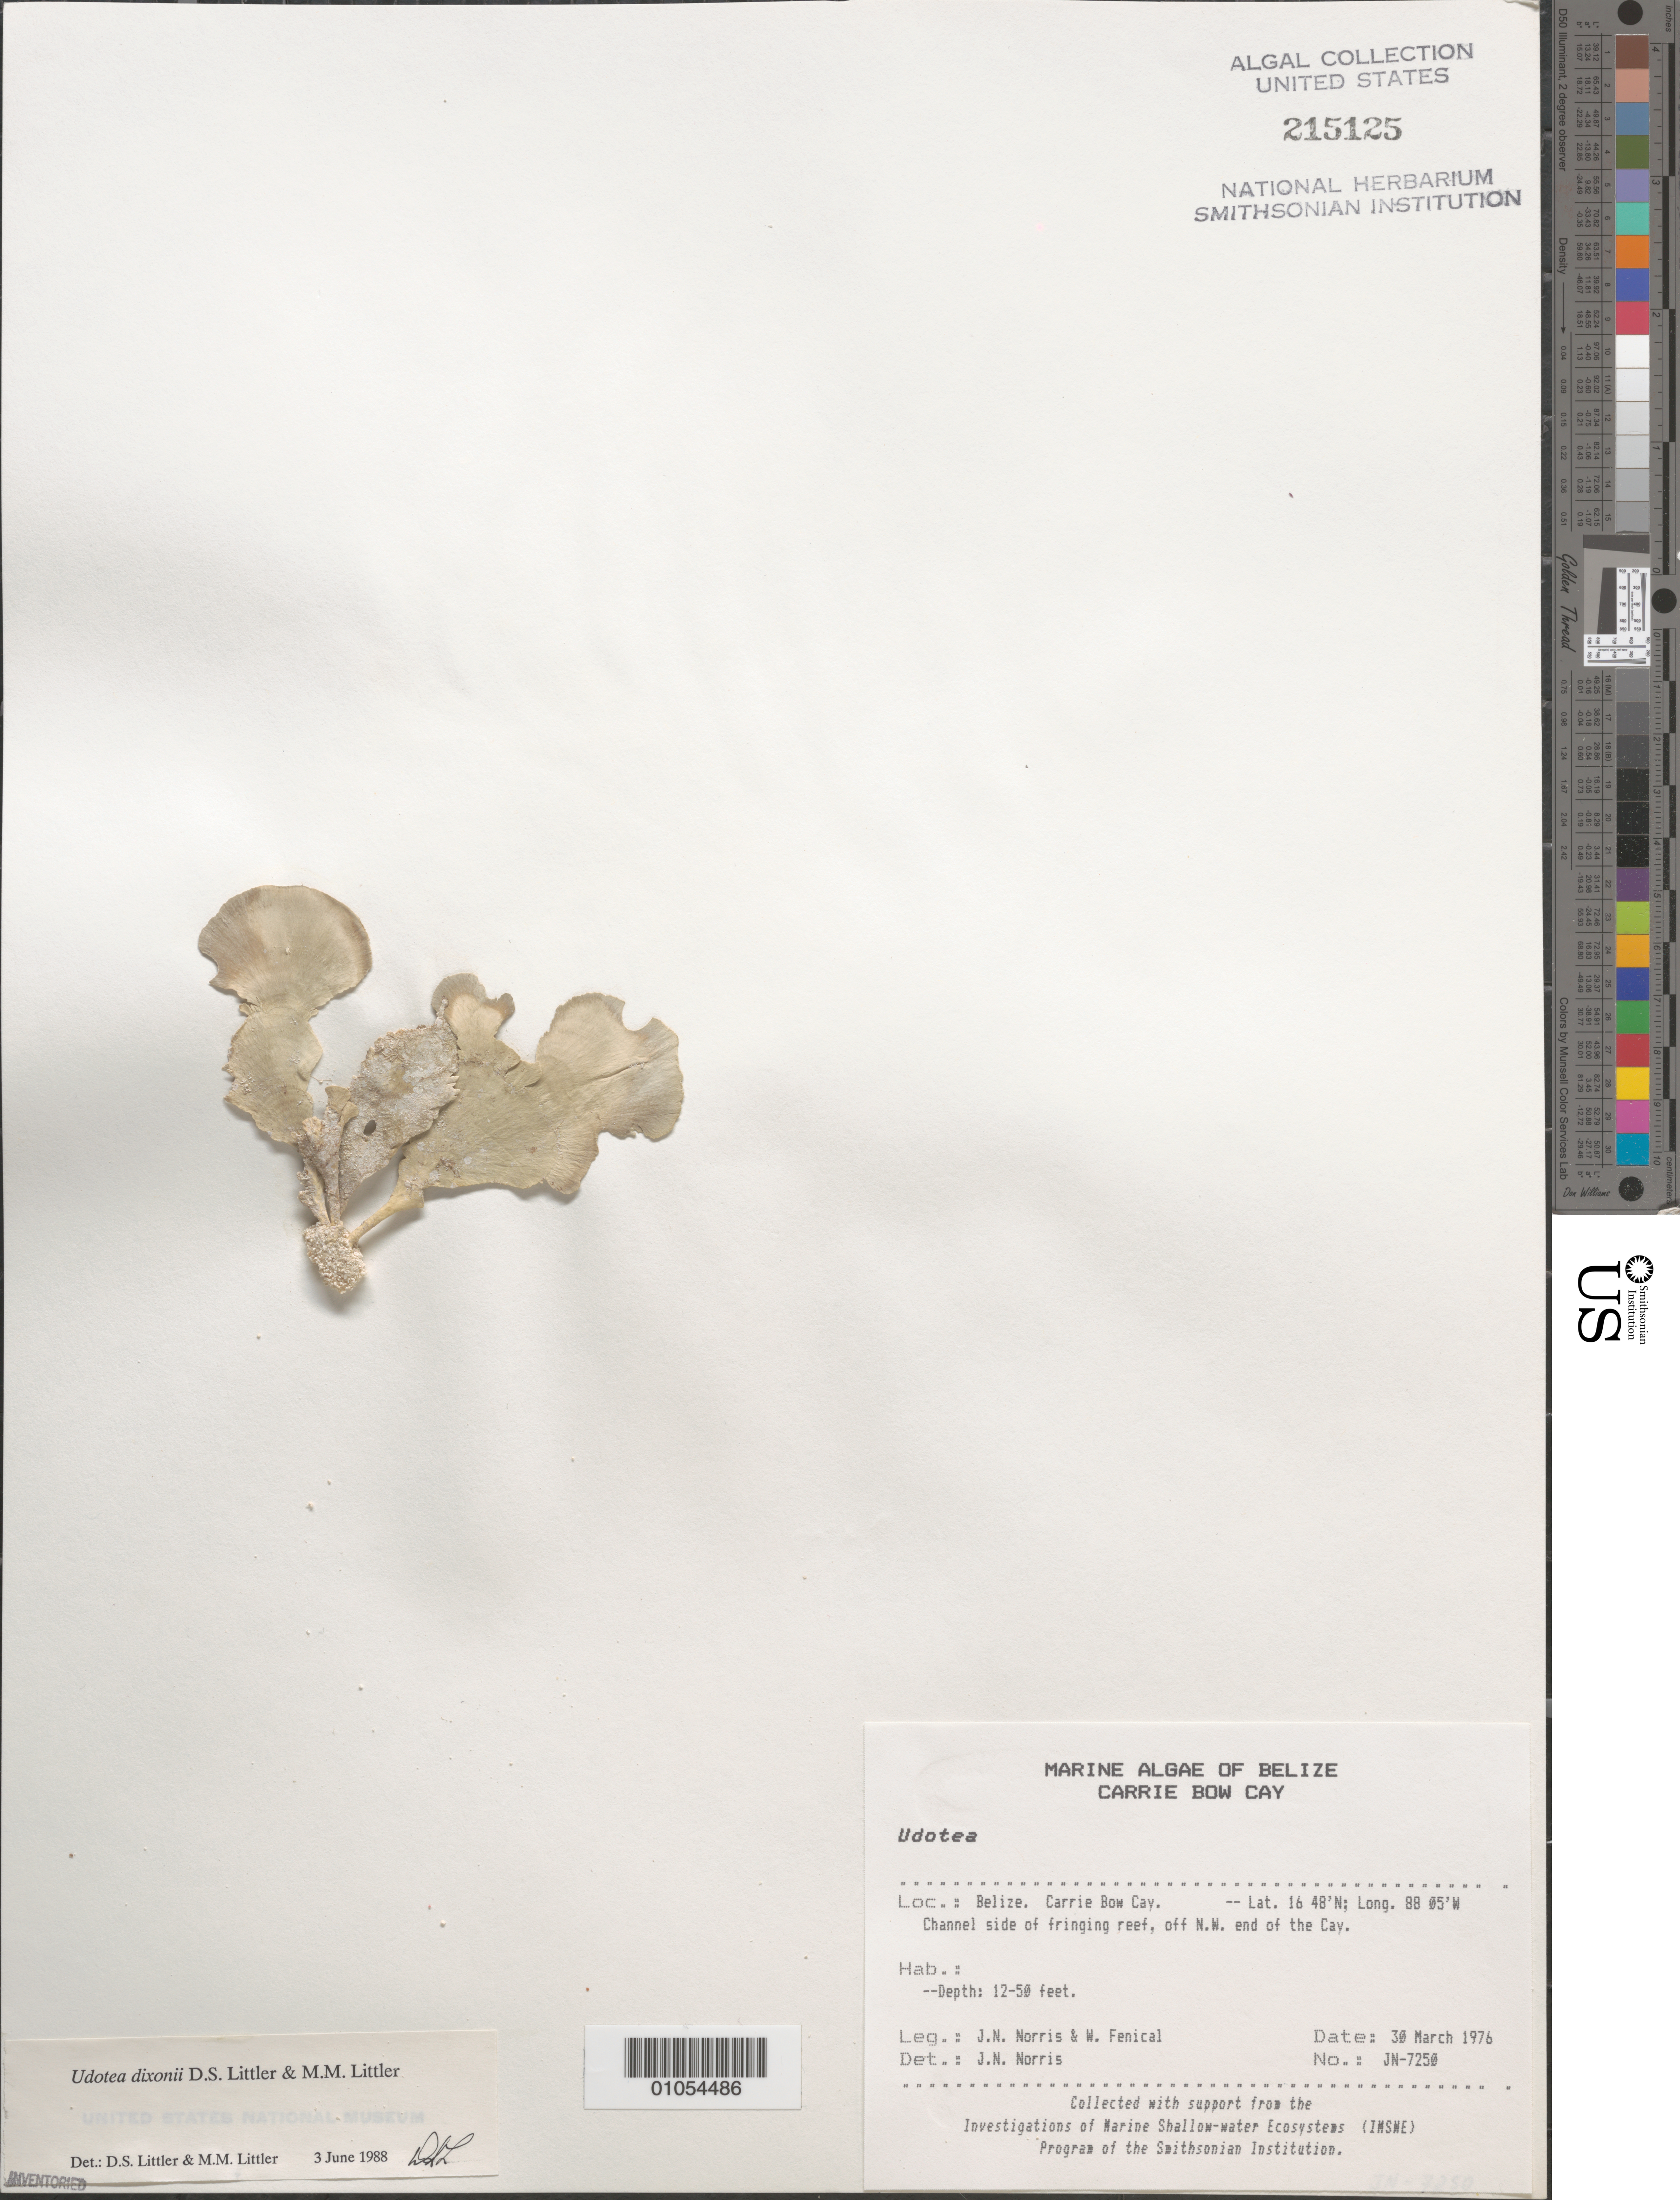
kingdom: Plantae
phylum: Chlorophyta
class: Ulvophyceae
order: Bryopsidales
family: Udoteaceae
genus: Udotea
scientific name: Udotea dixonii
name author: D.S. Littler & Littler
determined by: Littler, D. S.; Littler, M. M.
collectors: J. N. Norris & W. Fenical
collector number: JN-7250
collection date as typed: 30 Mar 1976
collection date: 1976-03-30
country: Belize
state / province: Stann Creek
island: Carrie Bow Cay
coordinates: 16 48'N, 88 05'W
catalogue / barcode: US 215125